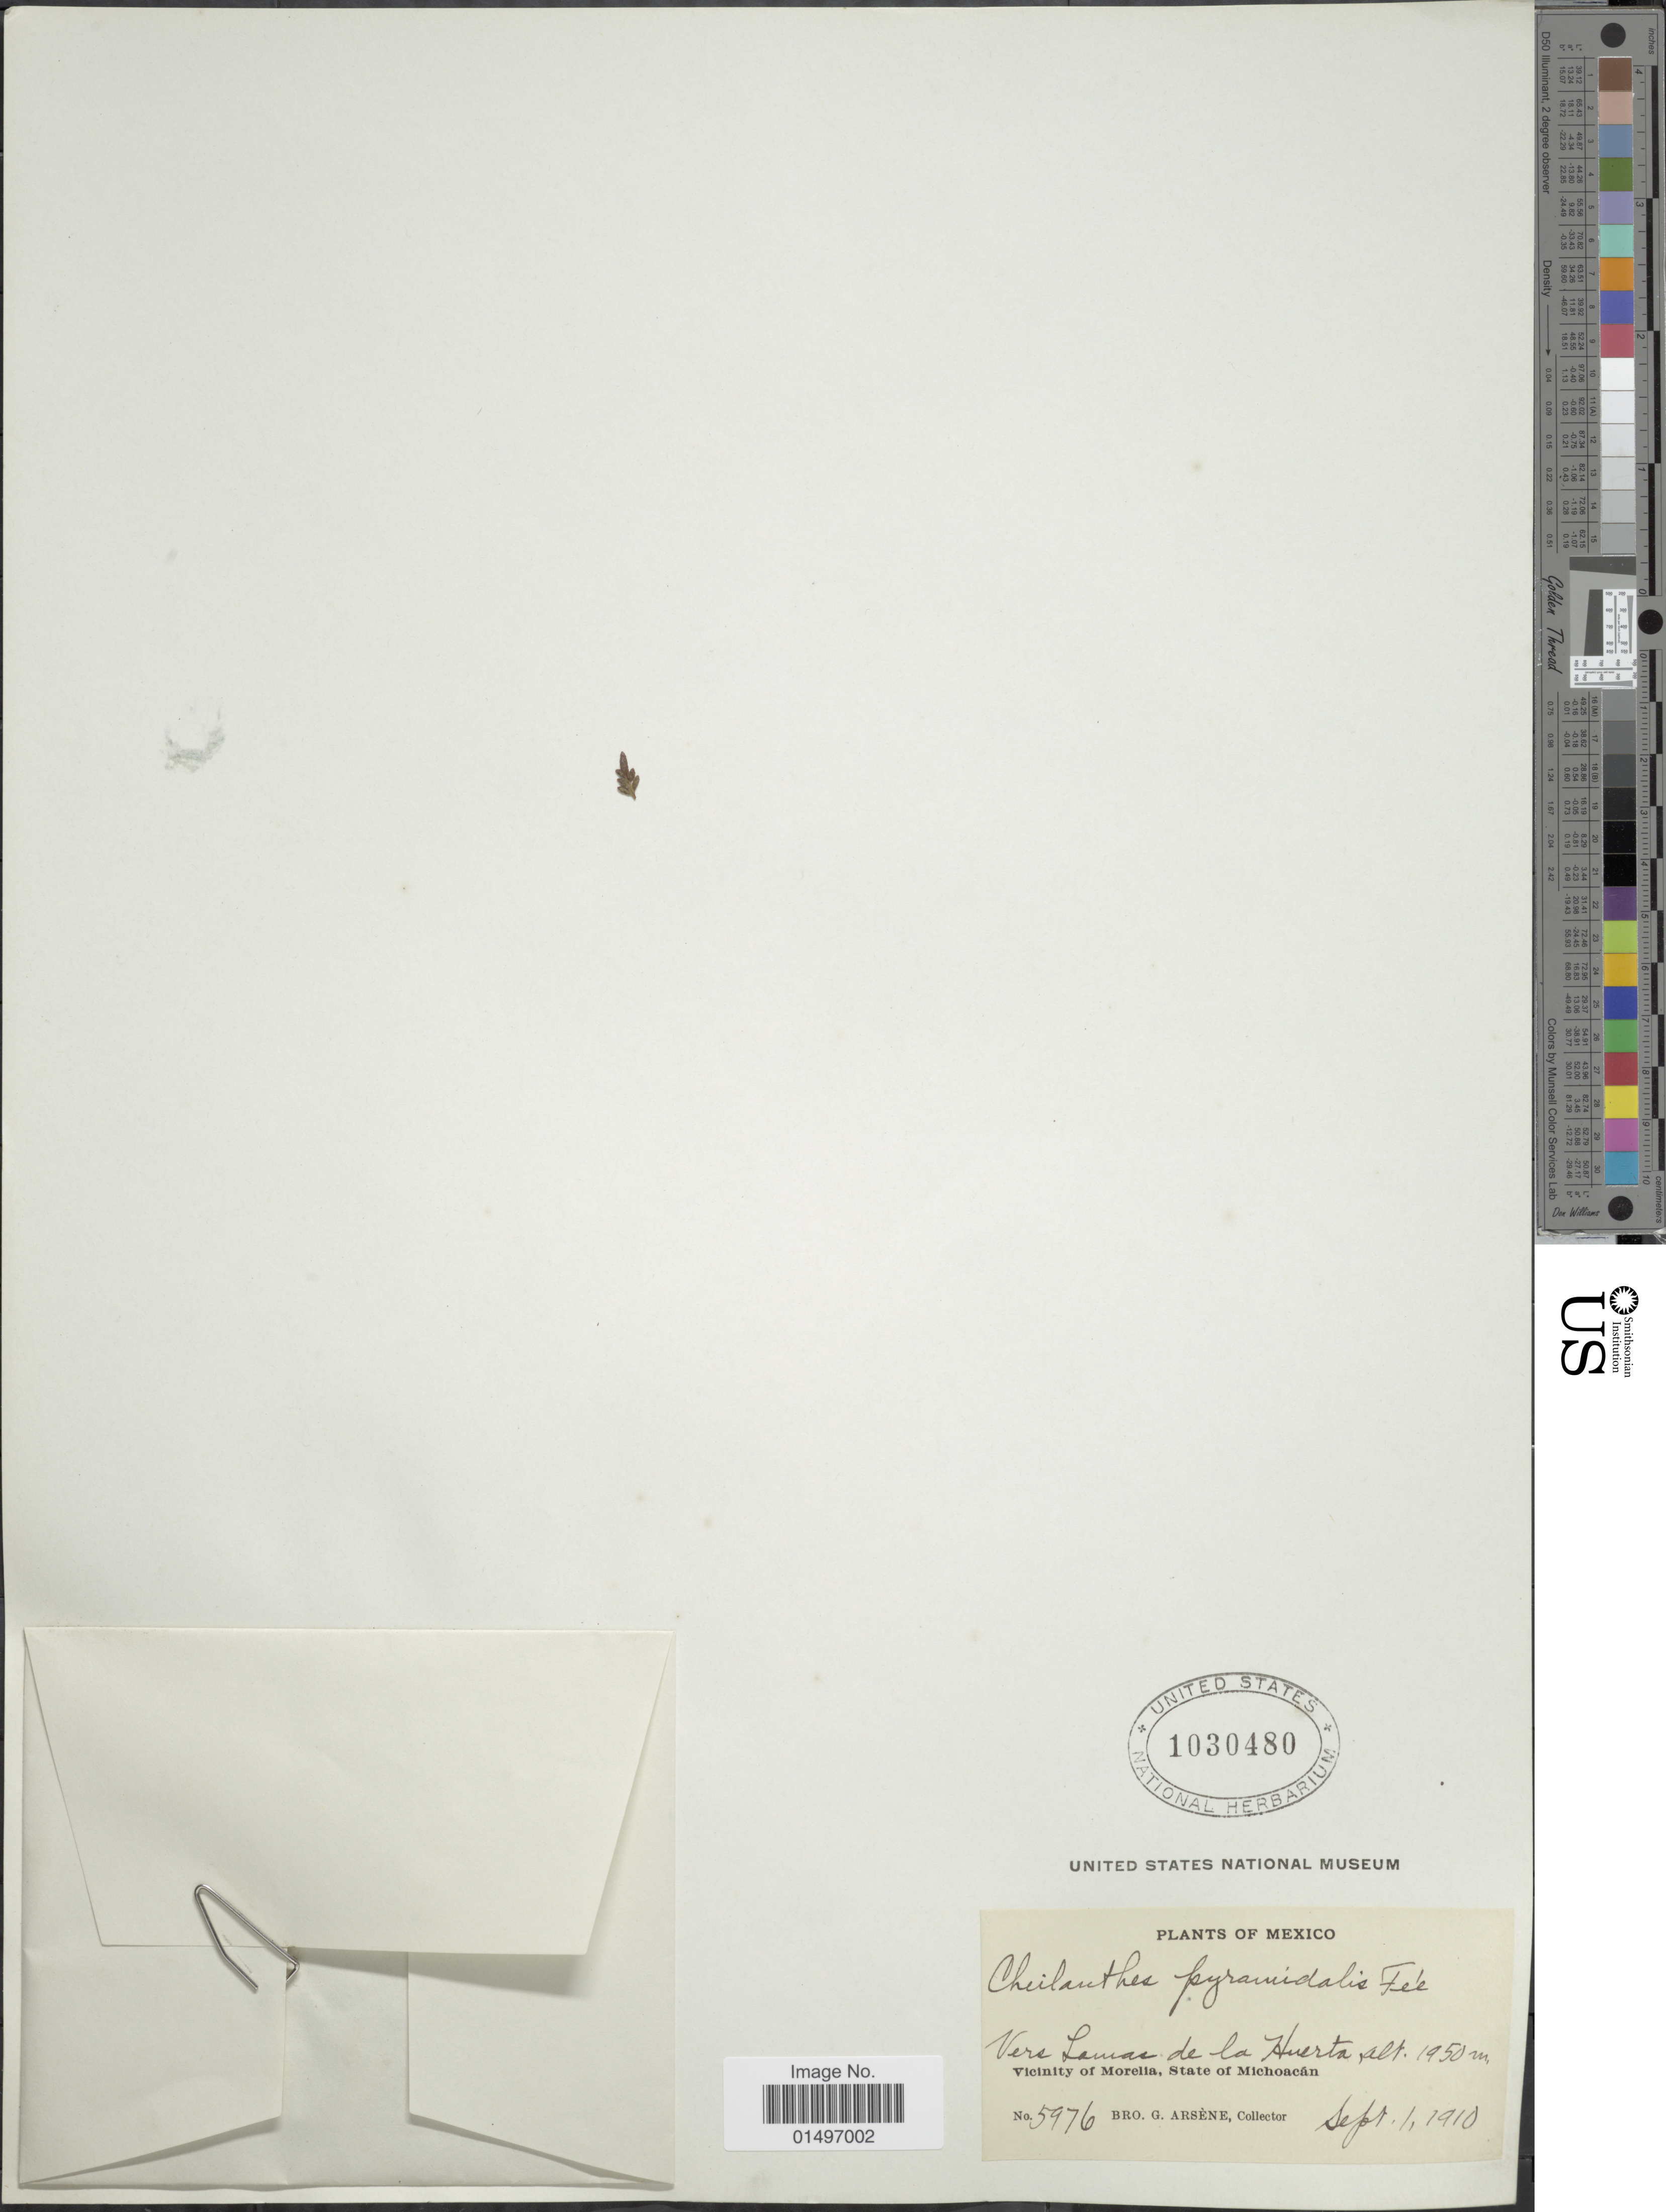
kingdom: Plantae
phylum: Tracheophyta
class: Polypodiopsida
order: Polypodiales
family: Pteridaceae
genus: Gaga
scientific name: Gaga hirsuta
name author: (Link) Fay W. Li & Windham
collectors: Bro. G. Arsène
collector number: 5976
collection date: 1910-09-01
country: Mexico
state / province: Michoacán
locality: Mexico, Vicinity of Morelia, Vera Lamar de la Huerta.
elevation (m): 1950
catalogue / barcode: US 1030480